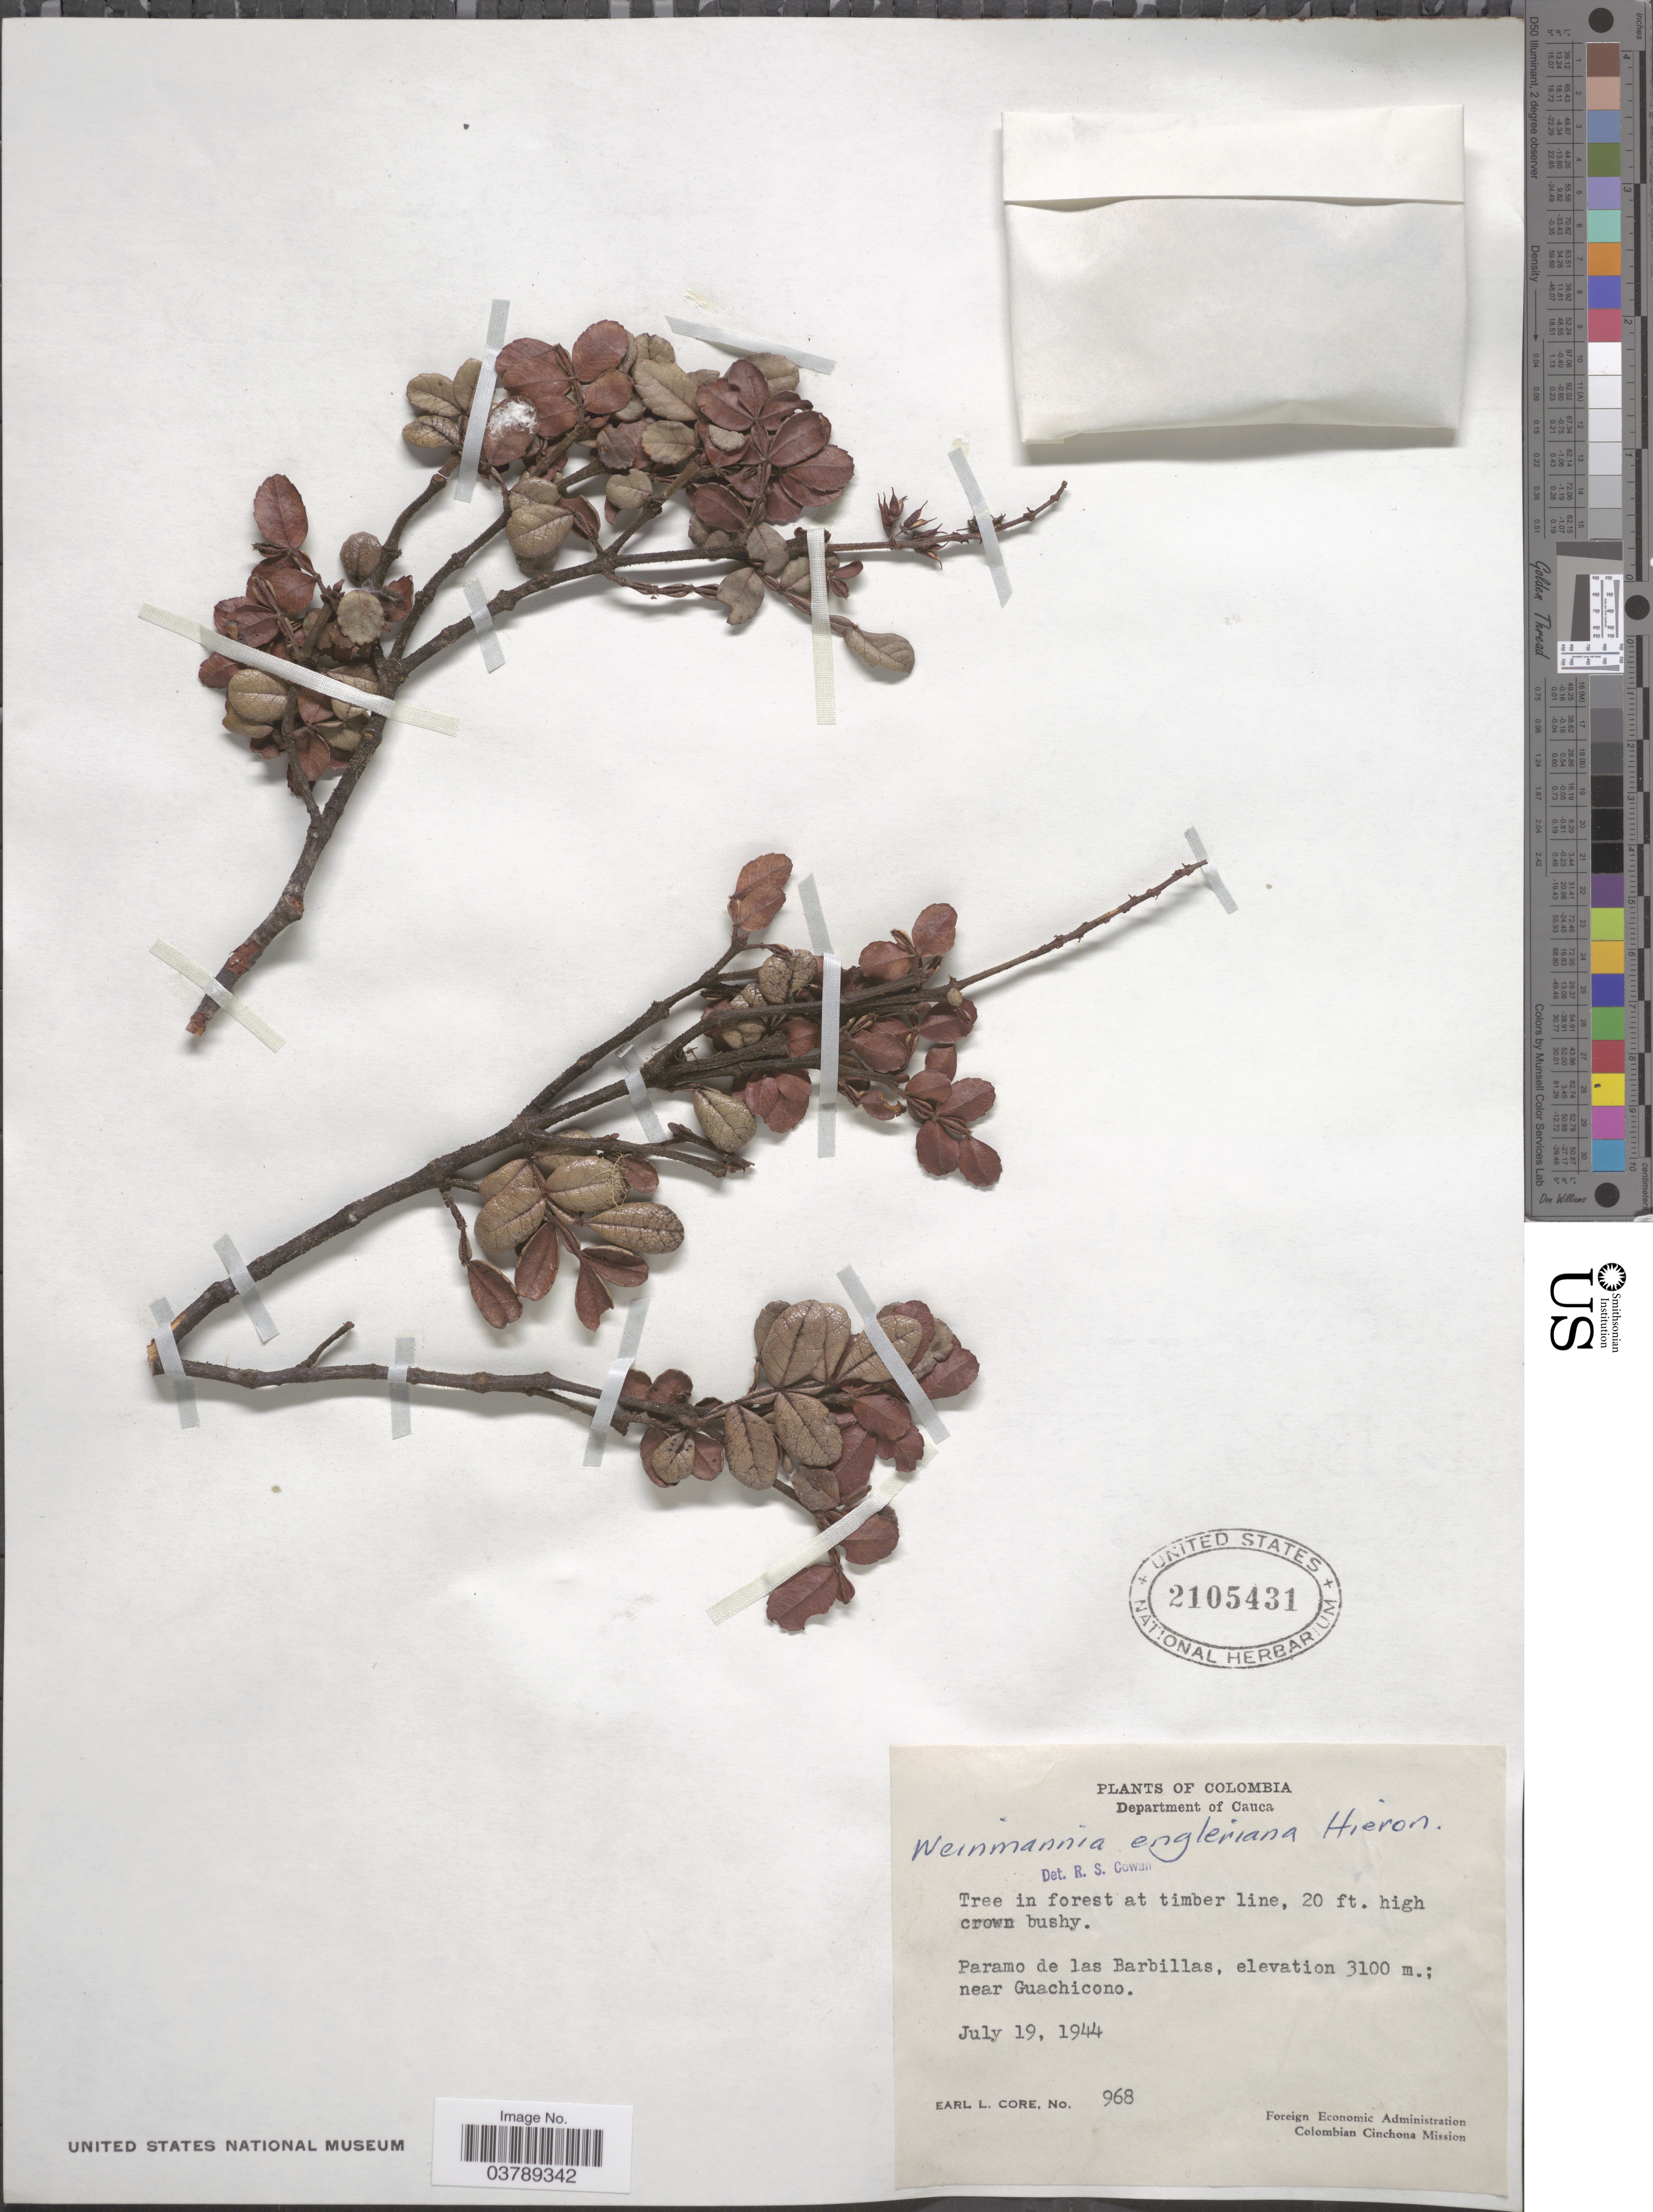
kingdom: Plantae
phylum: Tracheophyta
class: Magnoliopsida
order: Oxalidales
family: Cunoniaceae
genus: Weinmannia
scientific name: Weinmannia mariquitae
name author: Szyszyl.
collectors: E. L. Core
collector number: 968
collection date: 1944-07-19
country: Colombia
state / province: Cauca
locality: Department of Cauca. Paramo de las Barbillas, near Guachicono.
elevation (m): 3100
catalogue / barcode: US 2105431